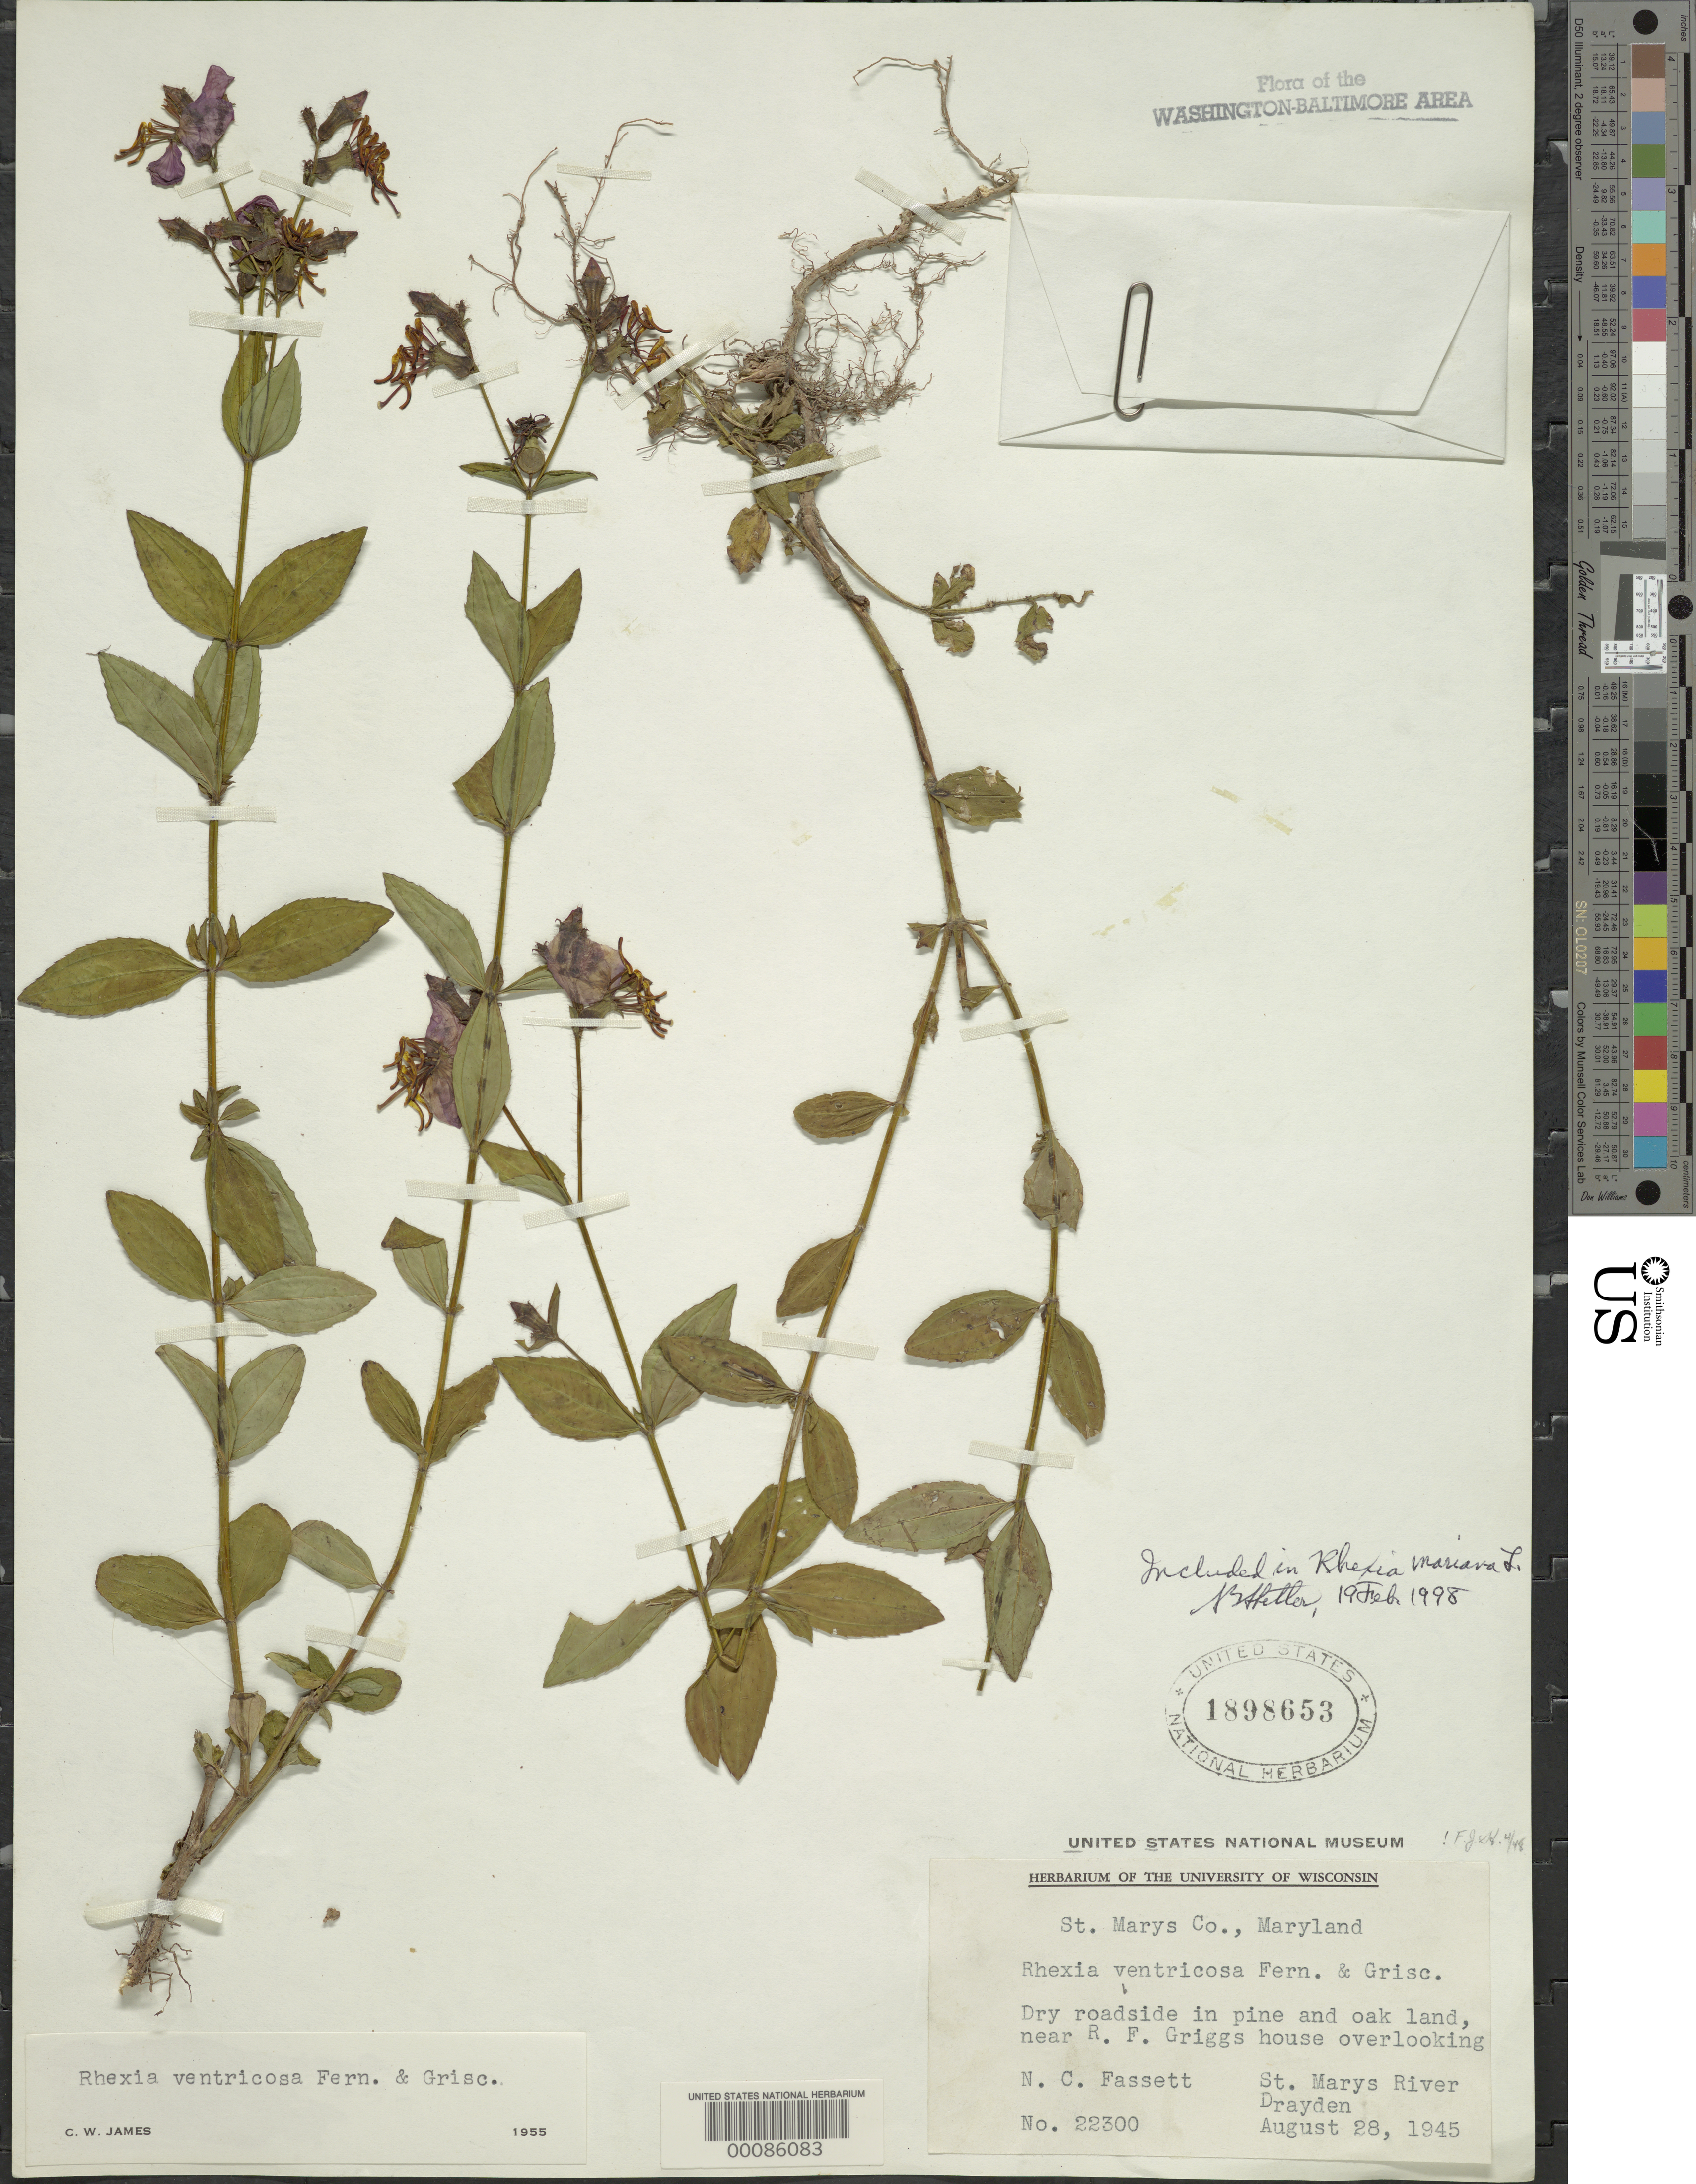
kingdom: Plantae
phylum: Tracheophyta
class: Magnoliopsida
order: Myrtales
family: Melastomataceae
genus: Rhexia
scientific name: Rhexia mariana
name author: L.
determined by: Shetler, Stanwyn G., (US), NMNH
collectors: N. C. Fassett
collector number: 22300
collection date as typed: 28 Aug 1945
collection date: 1945-08-28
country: United States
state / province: Maryland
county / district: St. Mary's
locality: R.F. Grigg's House overlooking St. Mary's River, Drayden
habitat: Dry roadside in pine and oak land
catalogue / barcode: US 1898653